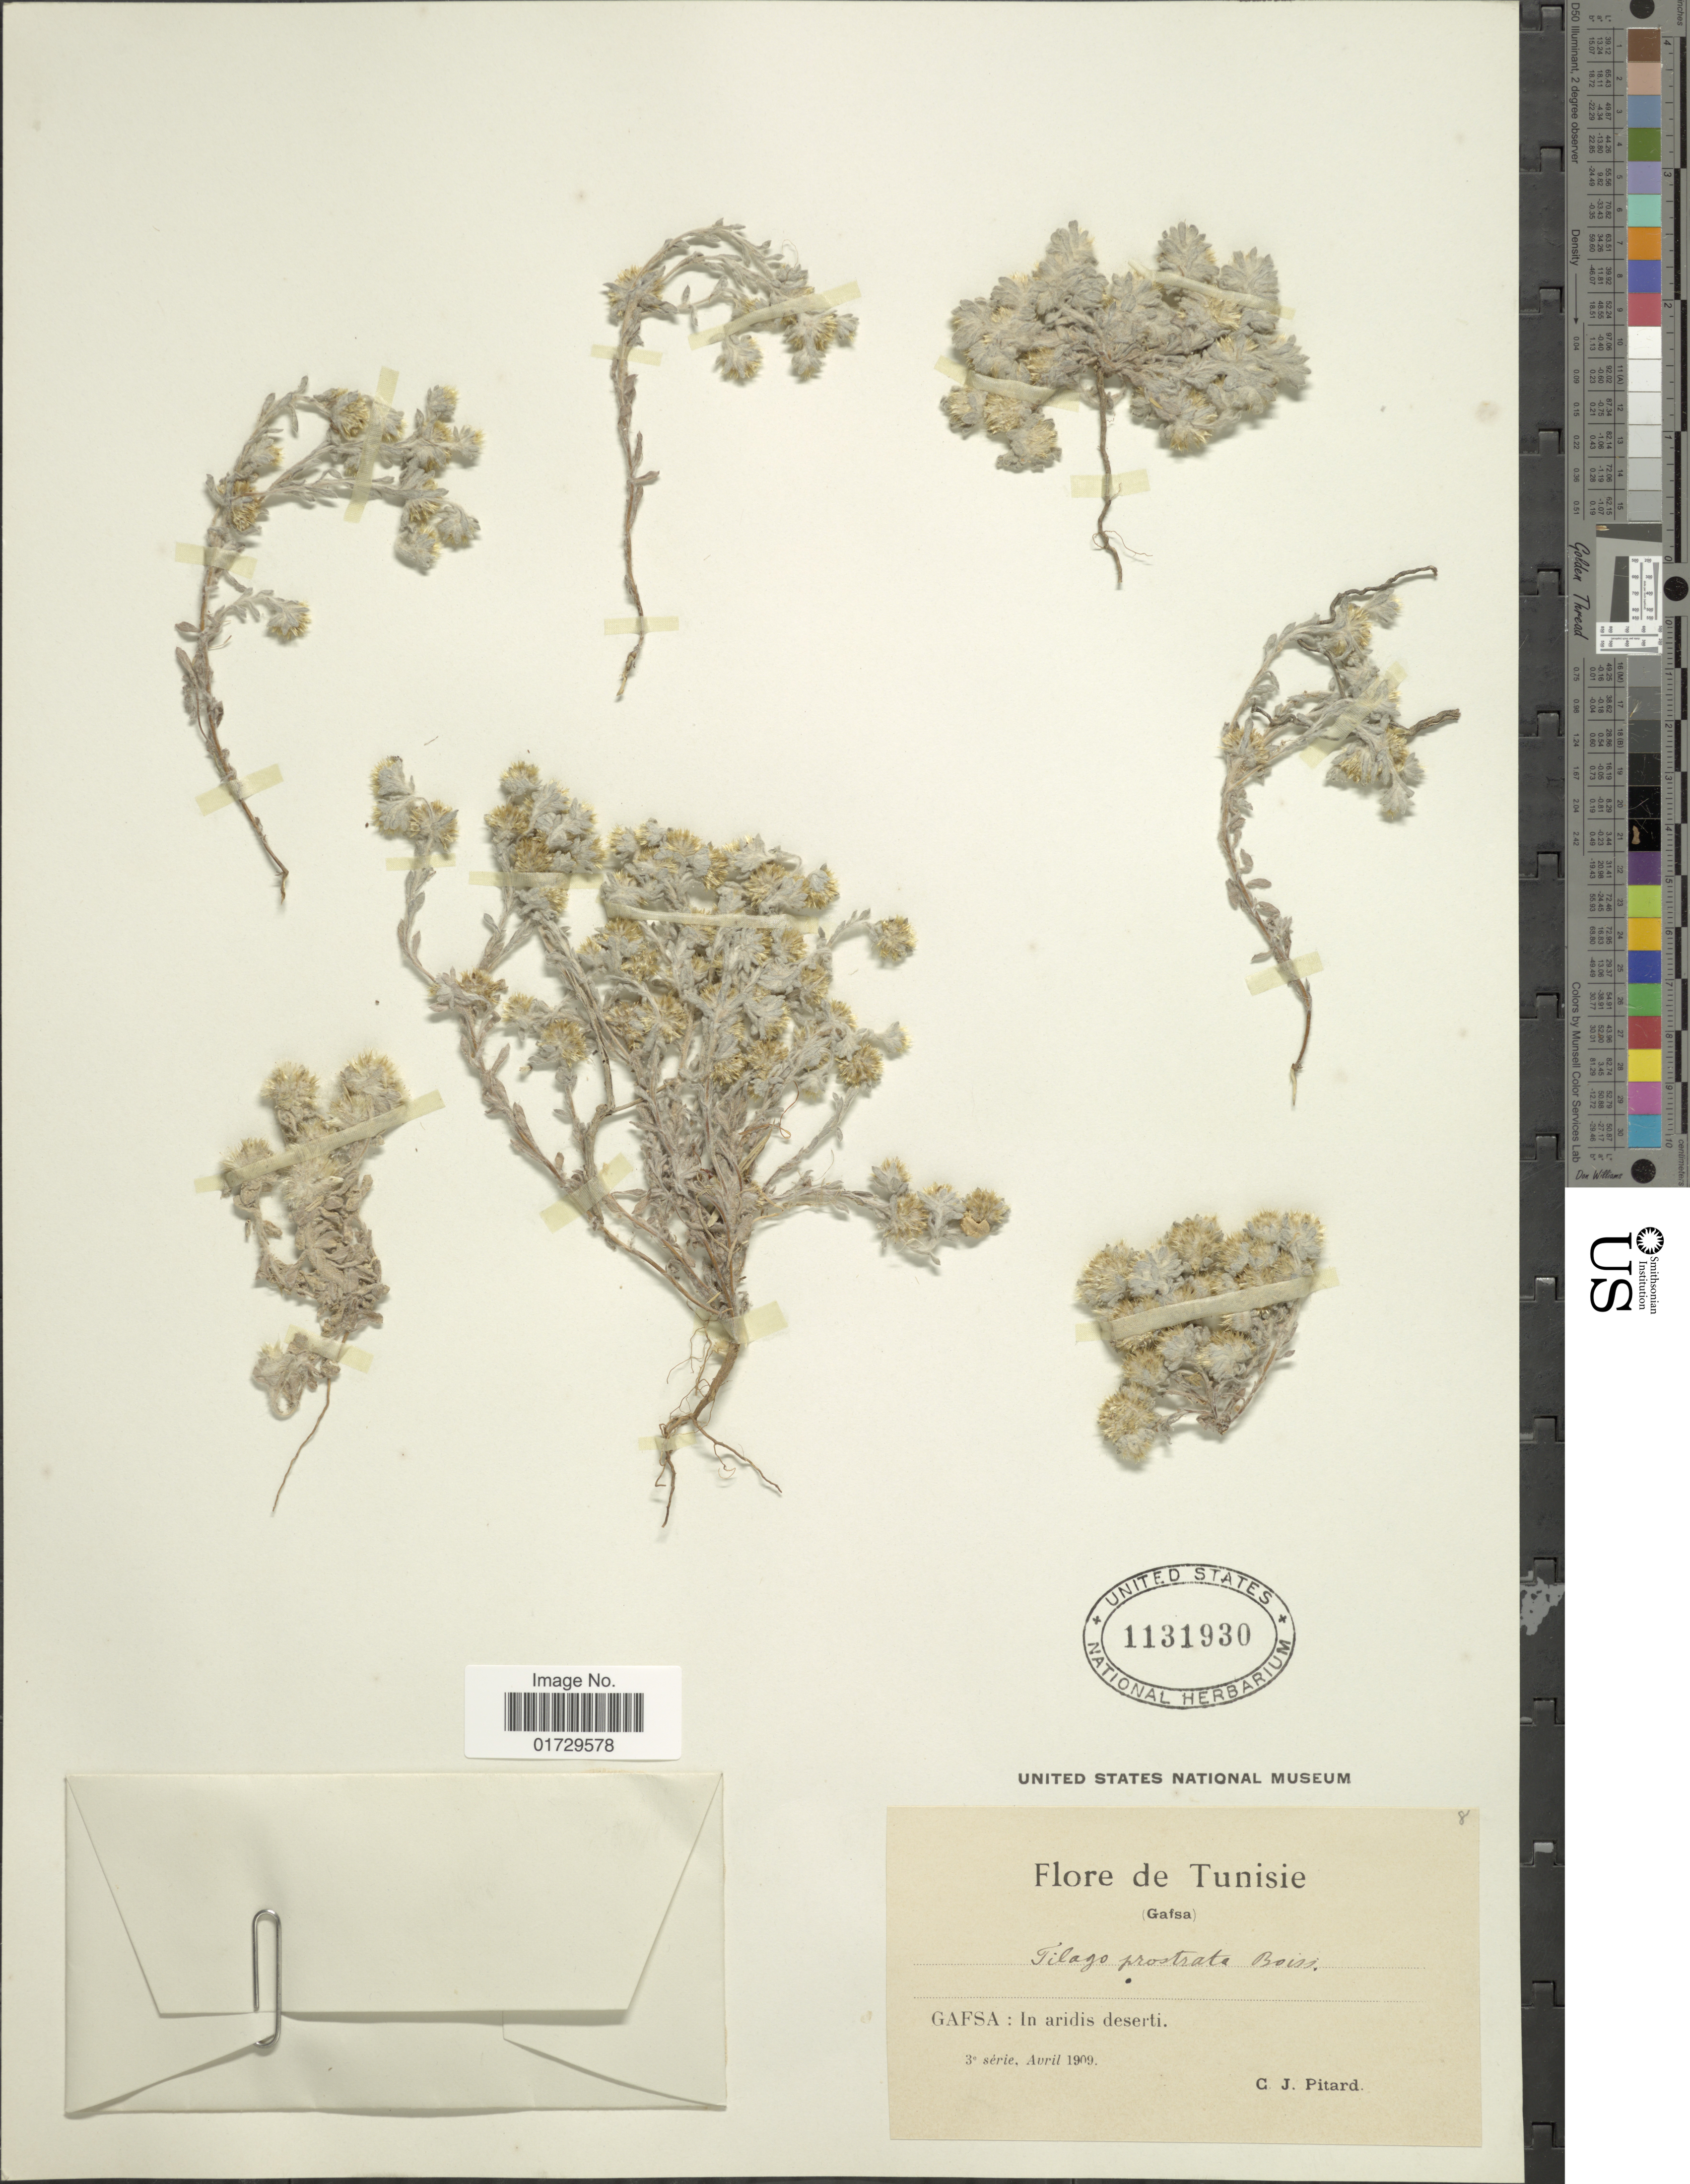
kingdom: Plantae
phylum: Tracheophyta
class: Magnoliopsida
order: Asterales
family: Asteraceae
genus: Filago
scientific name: Filago prostrata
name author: DC.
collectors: C. Pitard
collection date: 1909-04-03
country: Tunisia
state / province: Gafsa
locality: Gafsa: In aridis deserti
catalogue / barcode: US 1131930